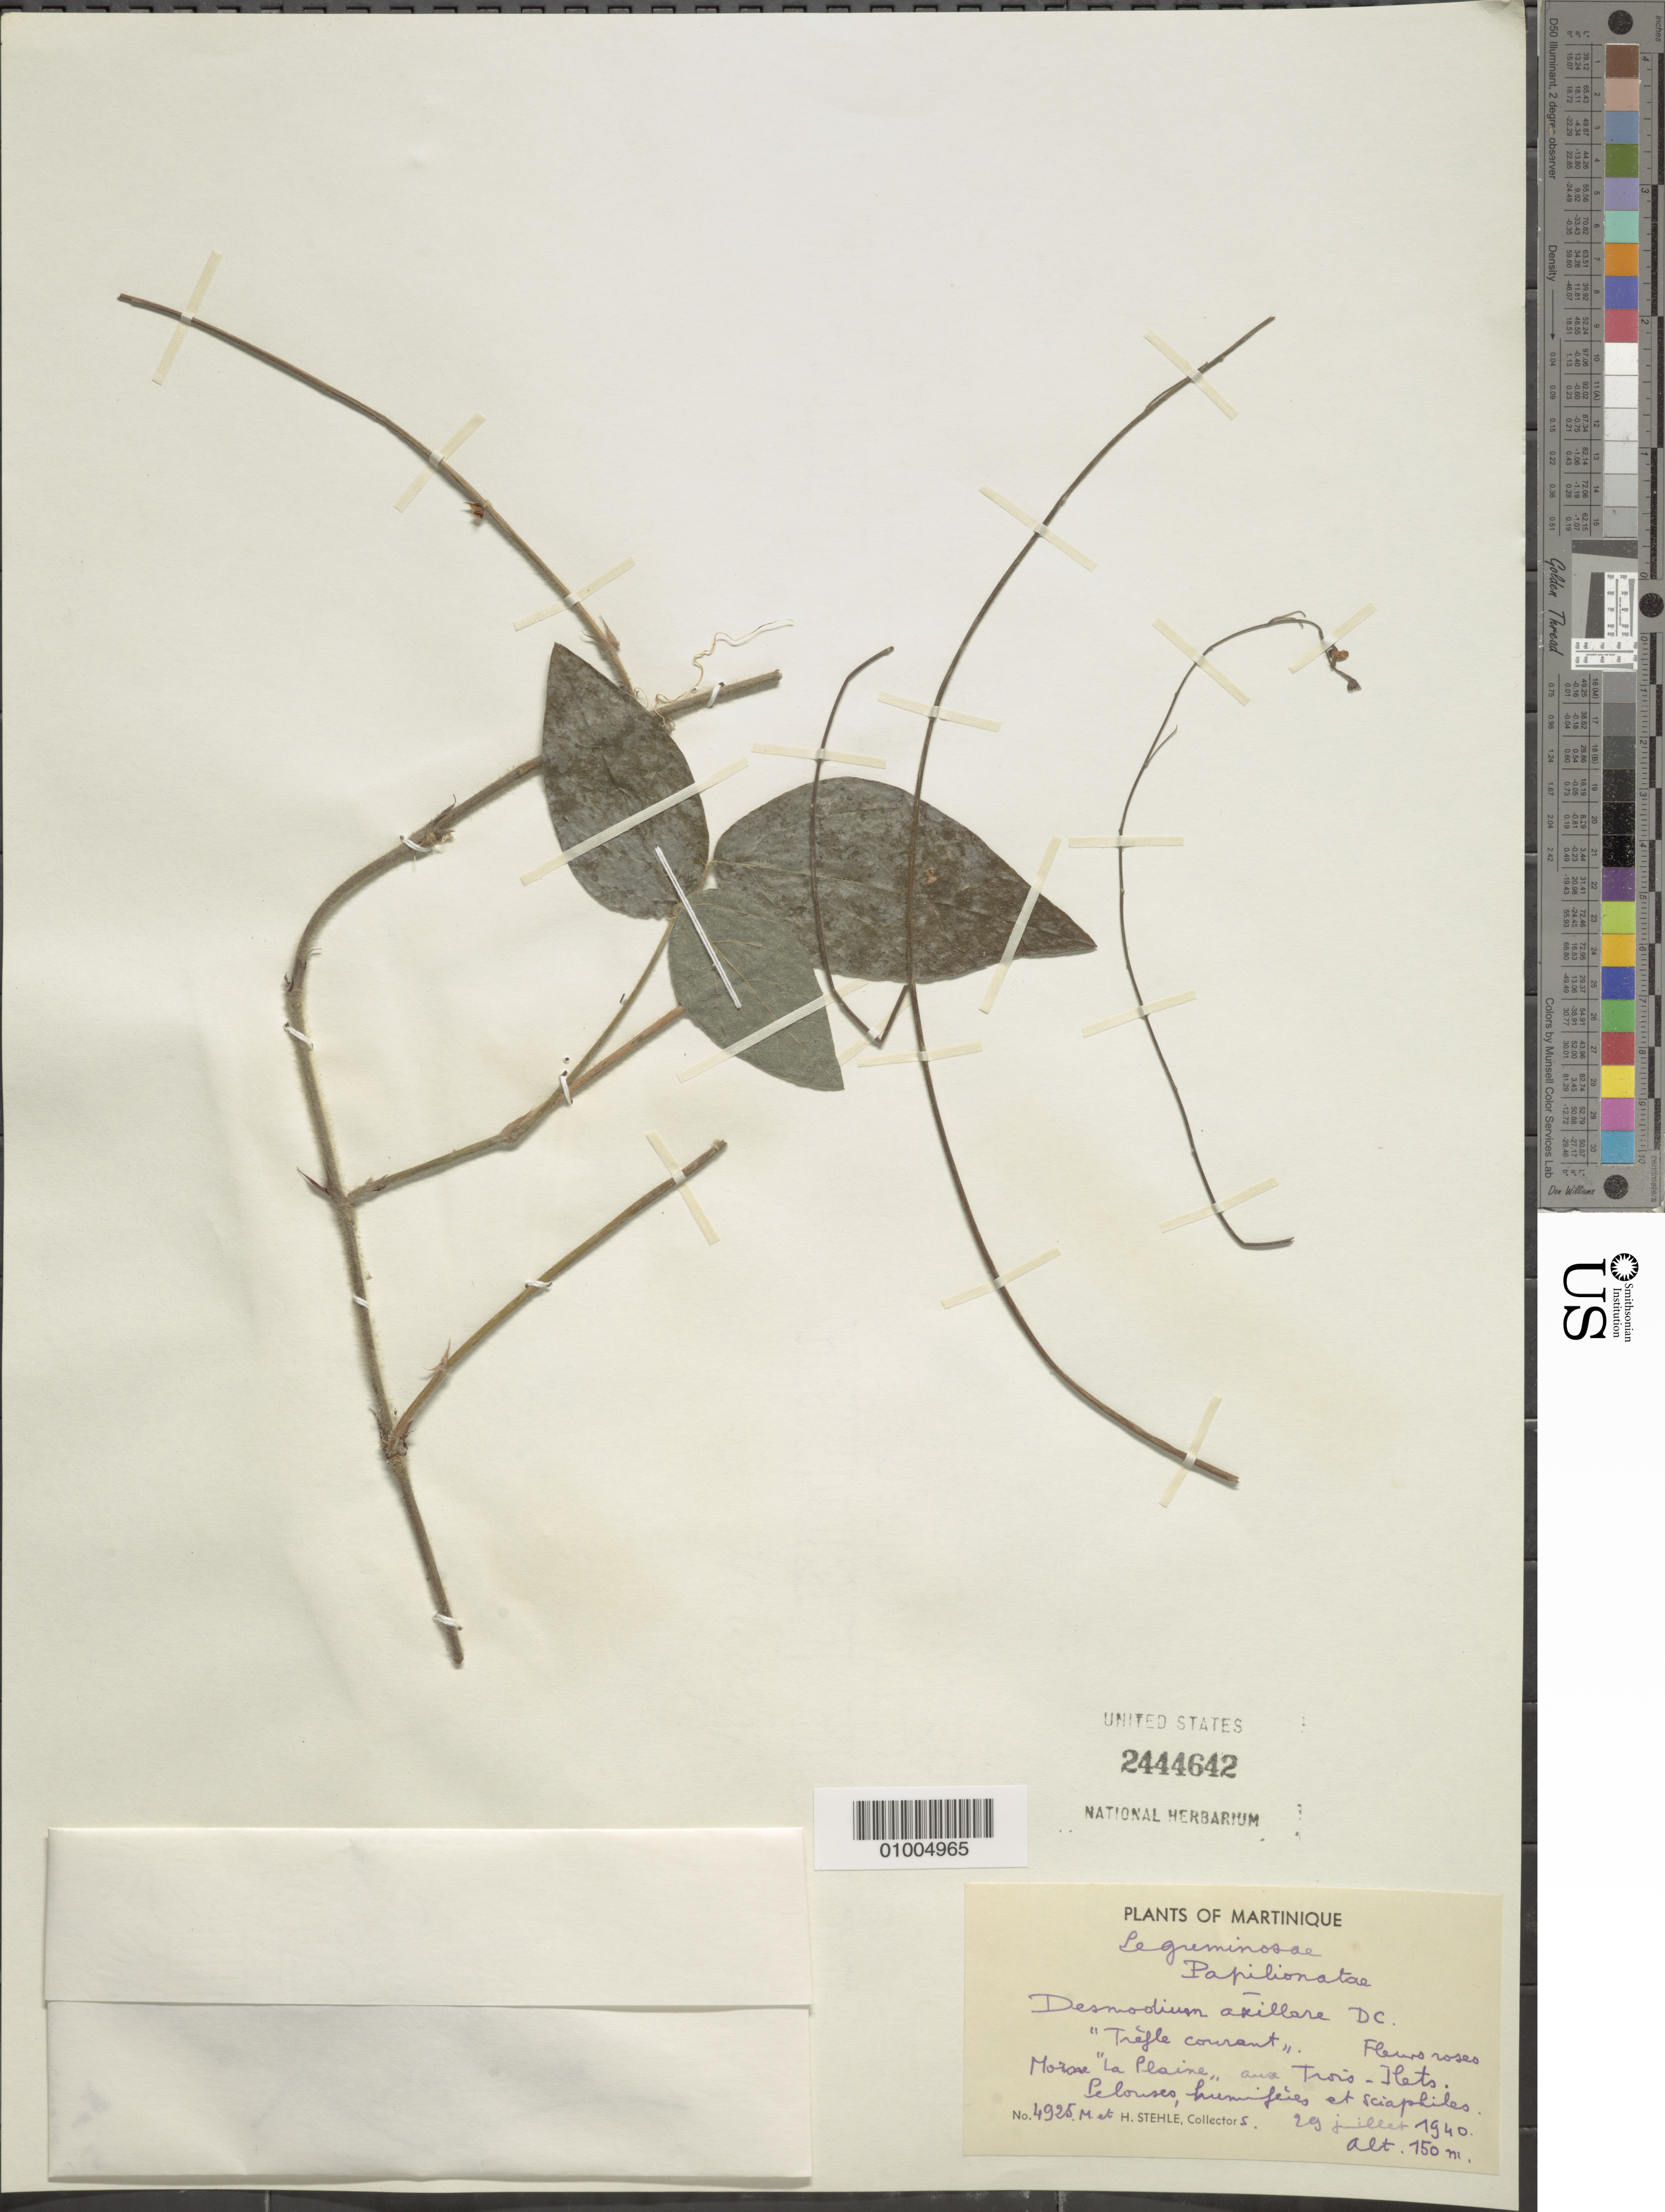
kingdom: Plantae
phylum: Tracheophyta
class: Magnoliopsida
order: Fabales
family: Fabaceae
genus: Desmodium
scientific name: Desmodium axillare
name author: (Sw.) DC.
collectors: H. Stehlé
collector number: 4925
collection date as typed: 29 Jul 1940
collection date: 1940-07-29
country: Martinique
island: Martinique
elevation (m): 150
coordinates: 0 N, 0 E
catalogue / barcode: US 2444642